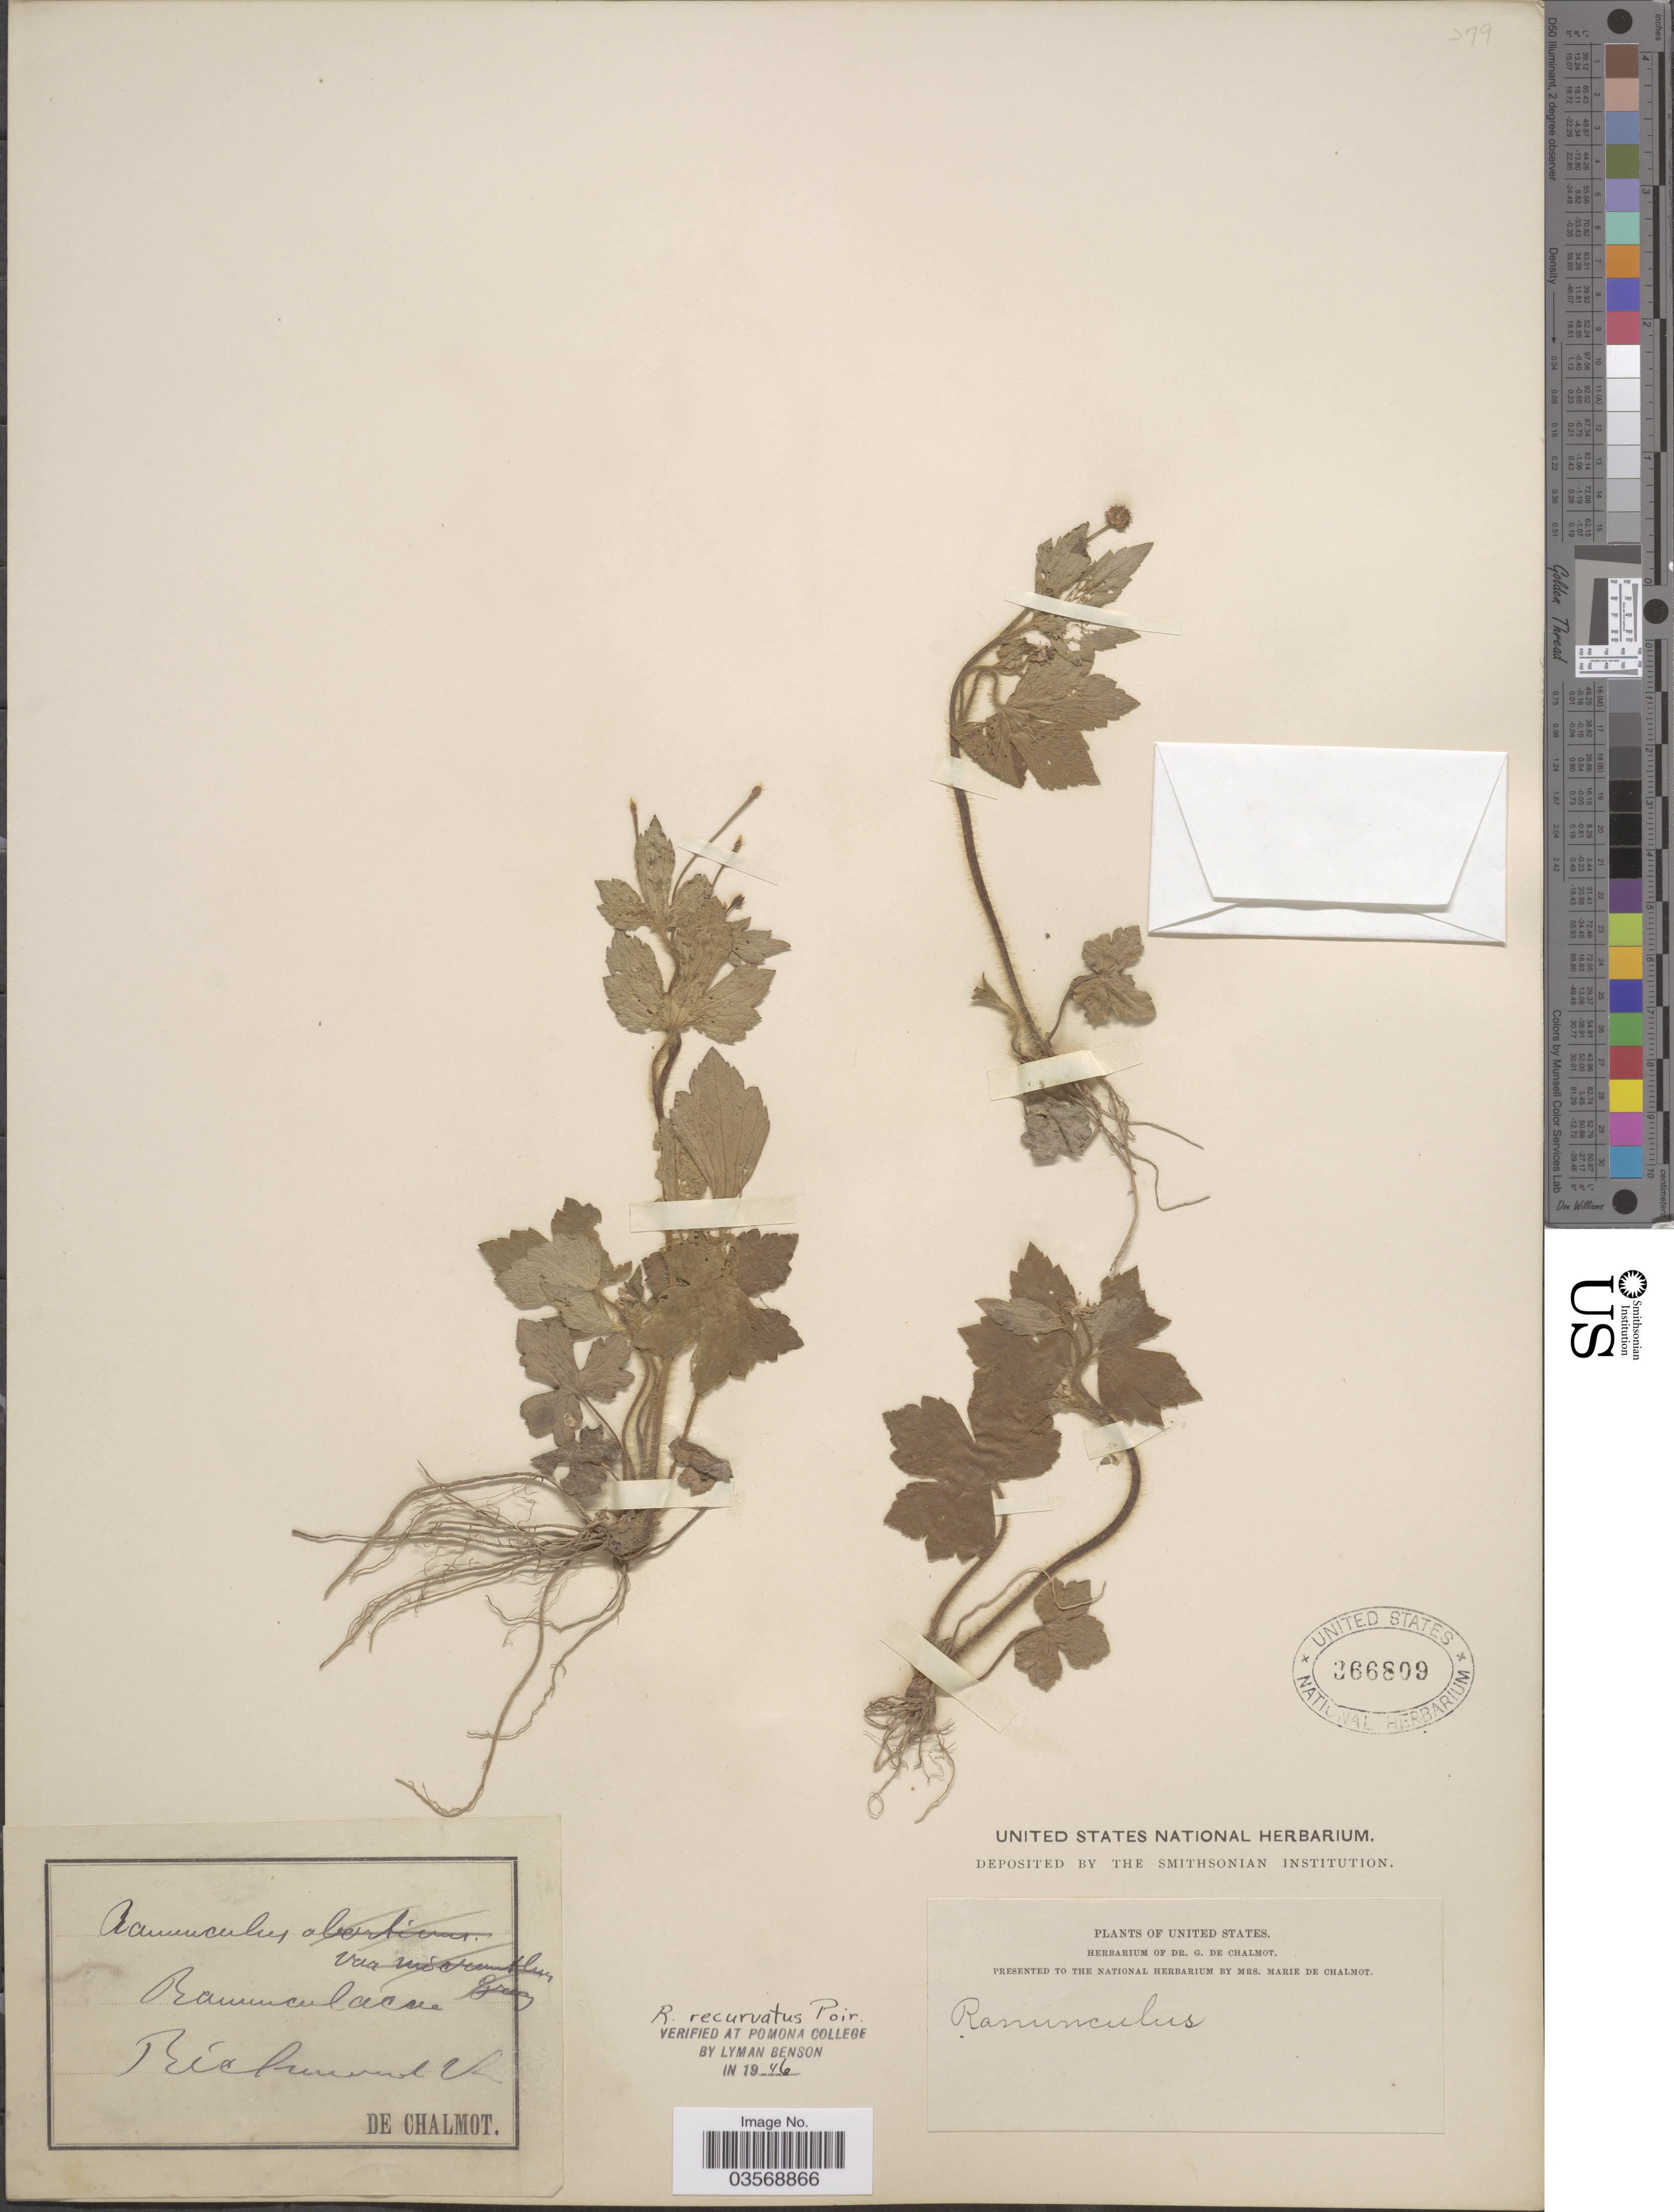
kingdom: Plantae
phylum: Tracheophyta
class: Magnoliopsida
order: Ranunculales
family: Ranunculaceae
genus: Ranunculus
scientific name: Ranunculus recurvatus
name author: Poir.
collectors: G. de Chalmot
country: United States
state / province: Virginia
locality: Richmond. Va.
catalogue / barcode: US 366809